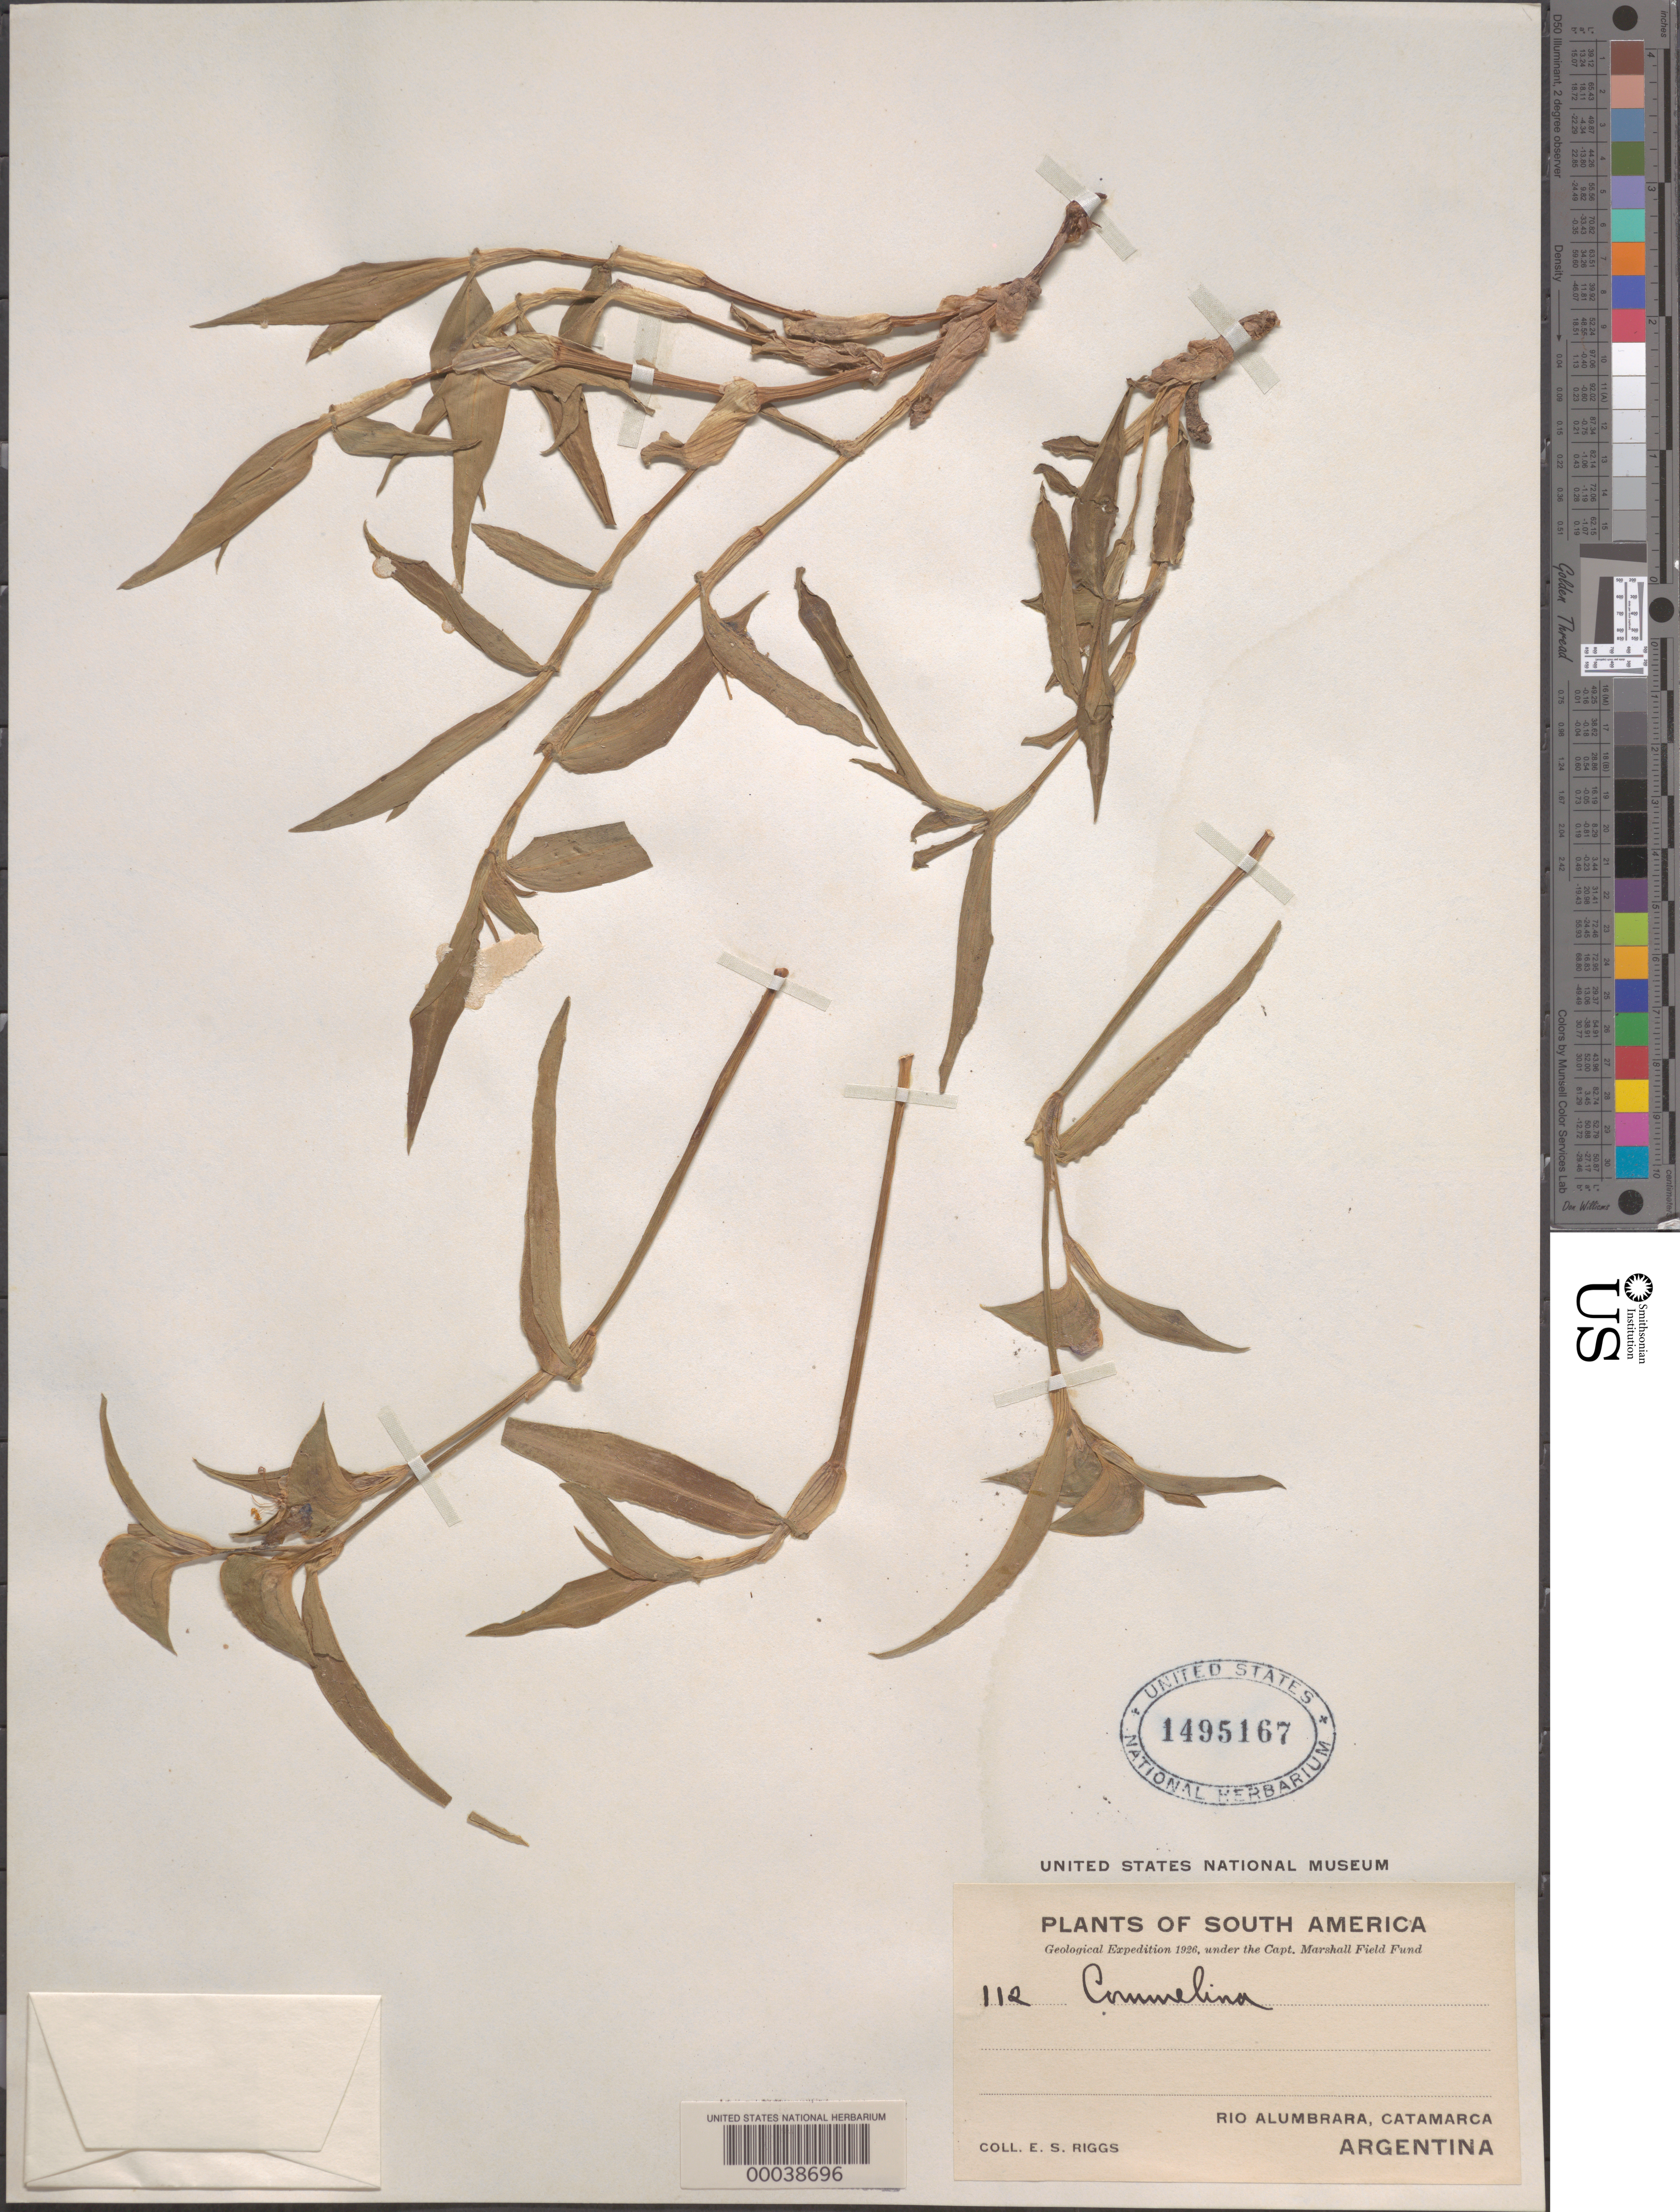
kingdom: Plantae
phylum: Tracheophyta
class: Liliopsida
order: Commelinales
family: Commelinaceae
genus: Commelina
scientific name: Commelina erecta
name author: L.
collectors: E. Riggs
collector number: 112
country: Argentina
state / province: Catamarca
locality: Rio Alumbrara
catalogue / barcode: US 1495167